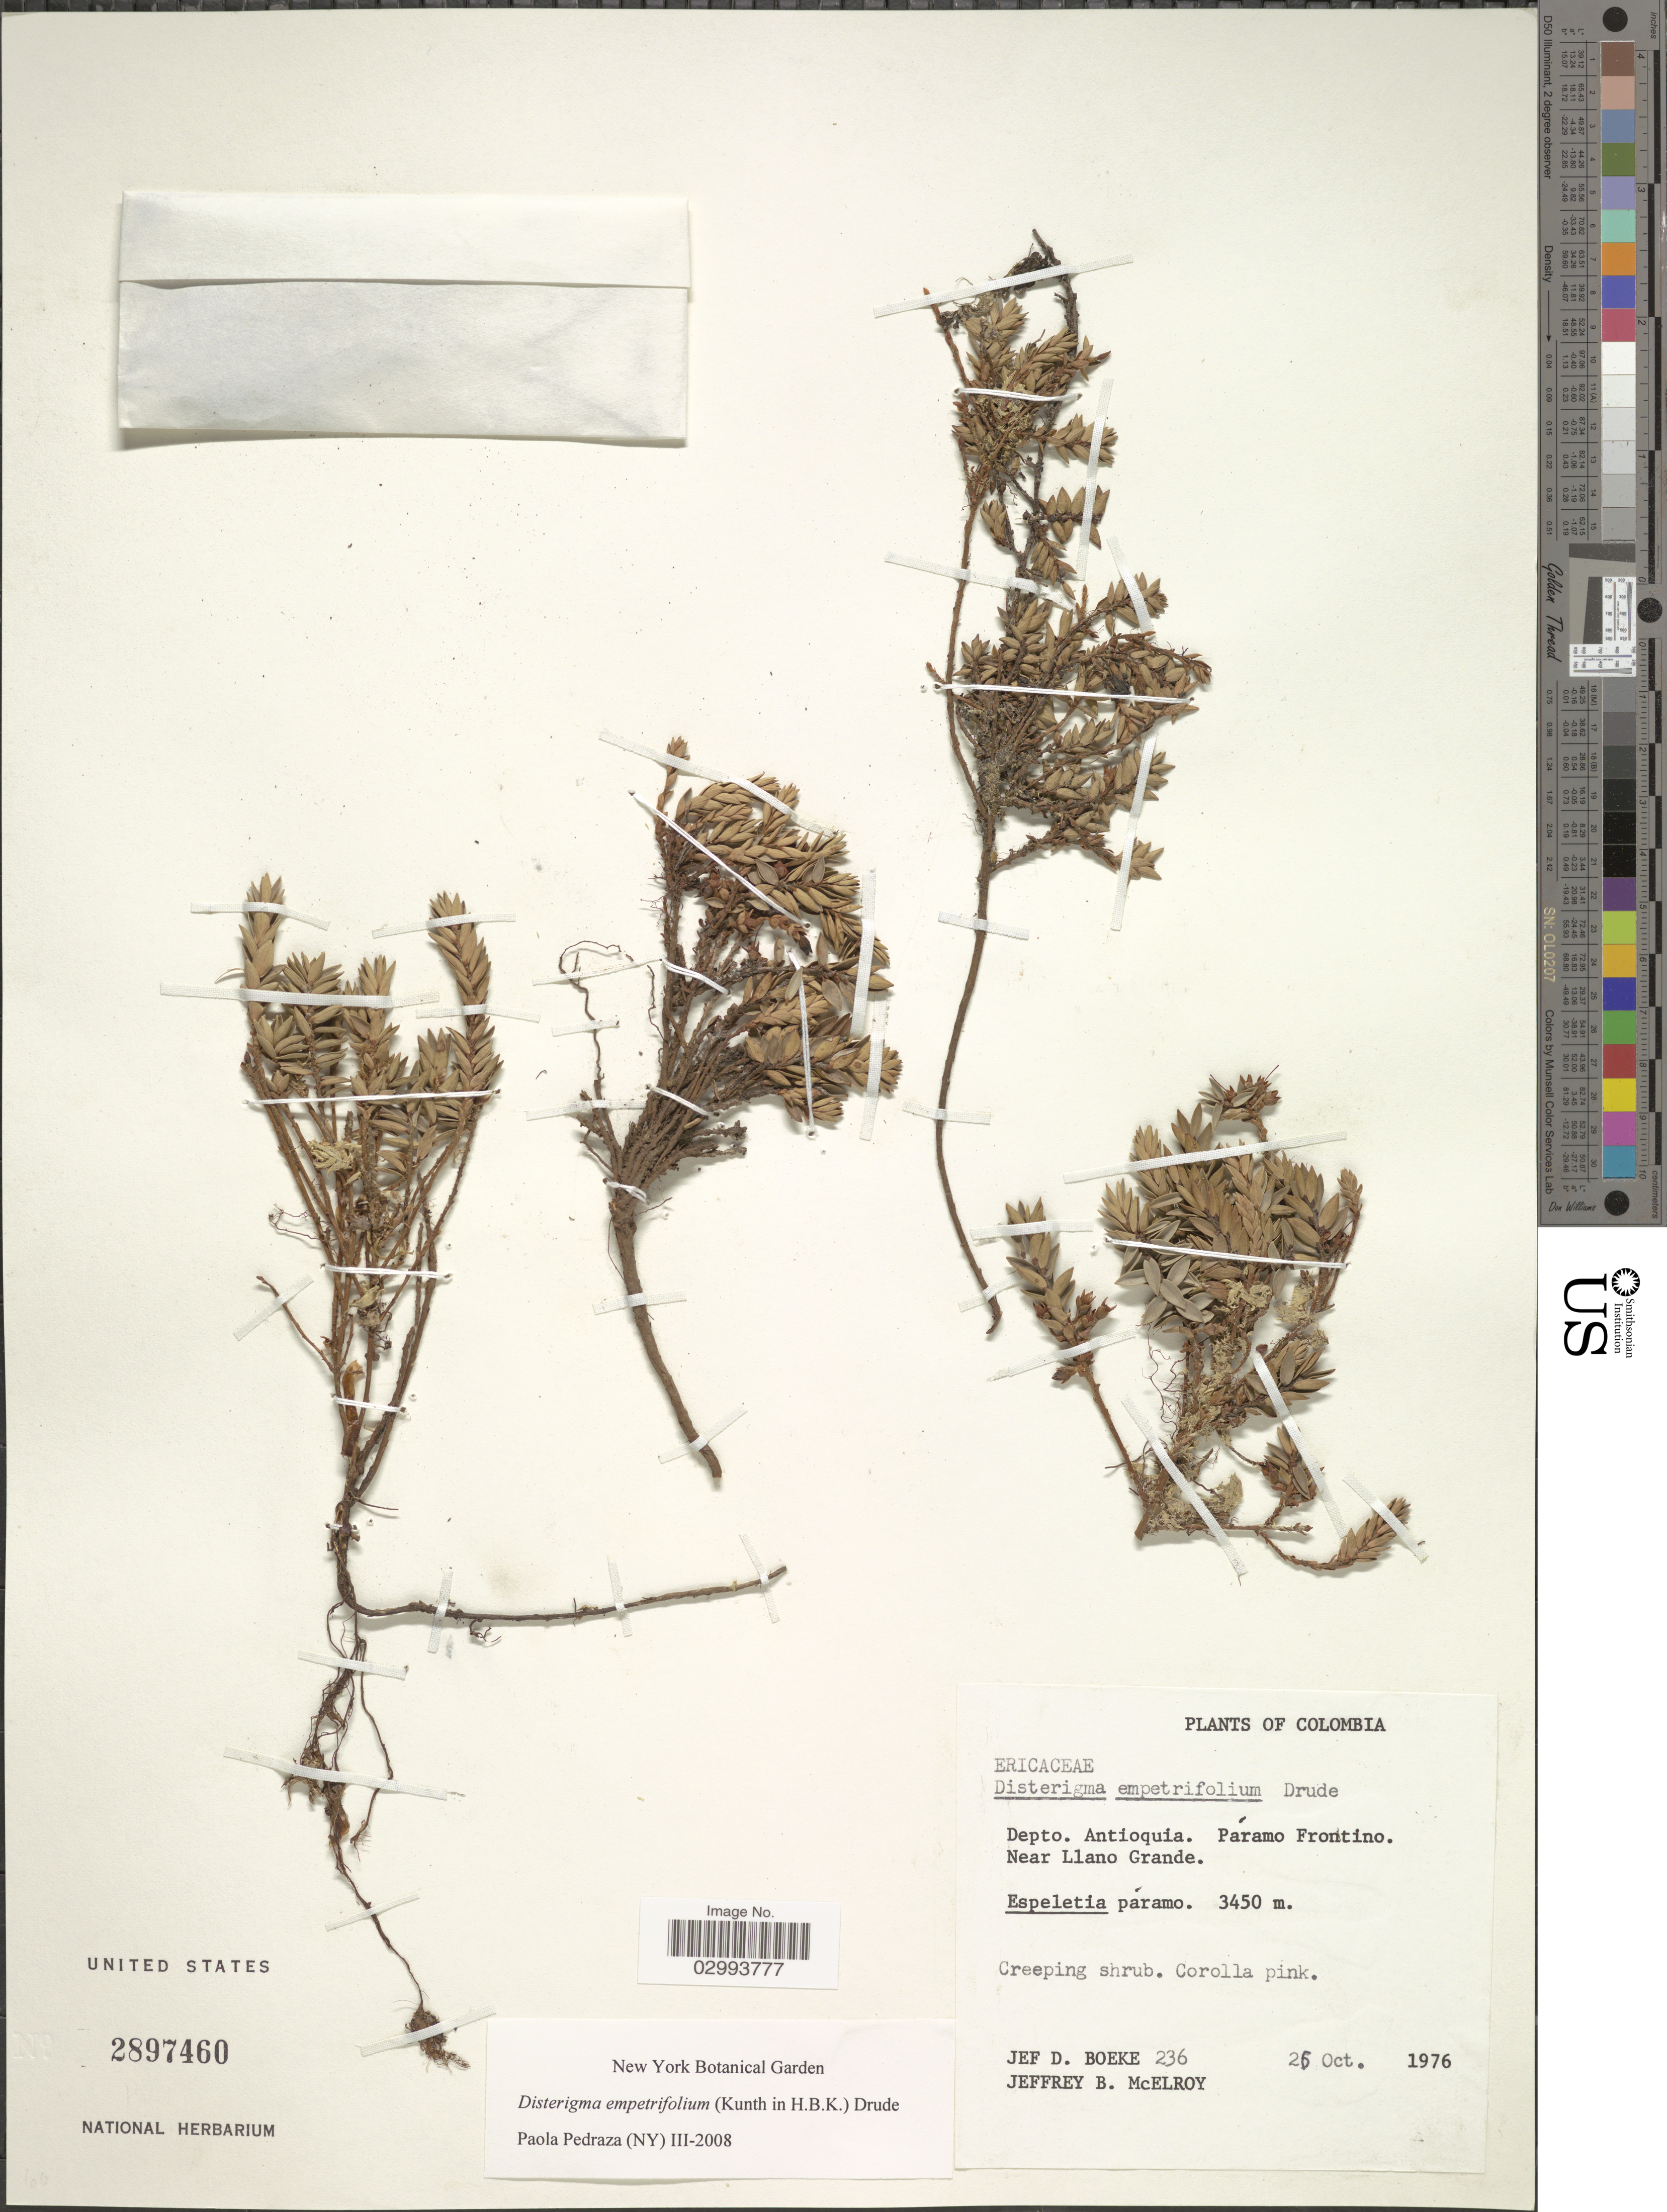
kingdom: Plantae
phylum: Tracheophyta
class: Magnoliopsida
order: Ericales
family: Ericaceae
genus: Disterigma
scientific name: Disterigma empetrifolium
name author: (Kunth) Drude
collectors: J. Boeke & J. B. McElroy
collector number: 236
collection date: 1976-10-26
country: Colombia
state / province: Antioquia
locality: Depto. Antioquia, Páramo Frontino, Near Llano Grande.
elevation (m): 3450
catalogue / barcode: US 2897460